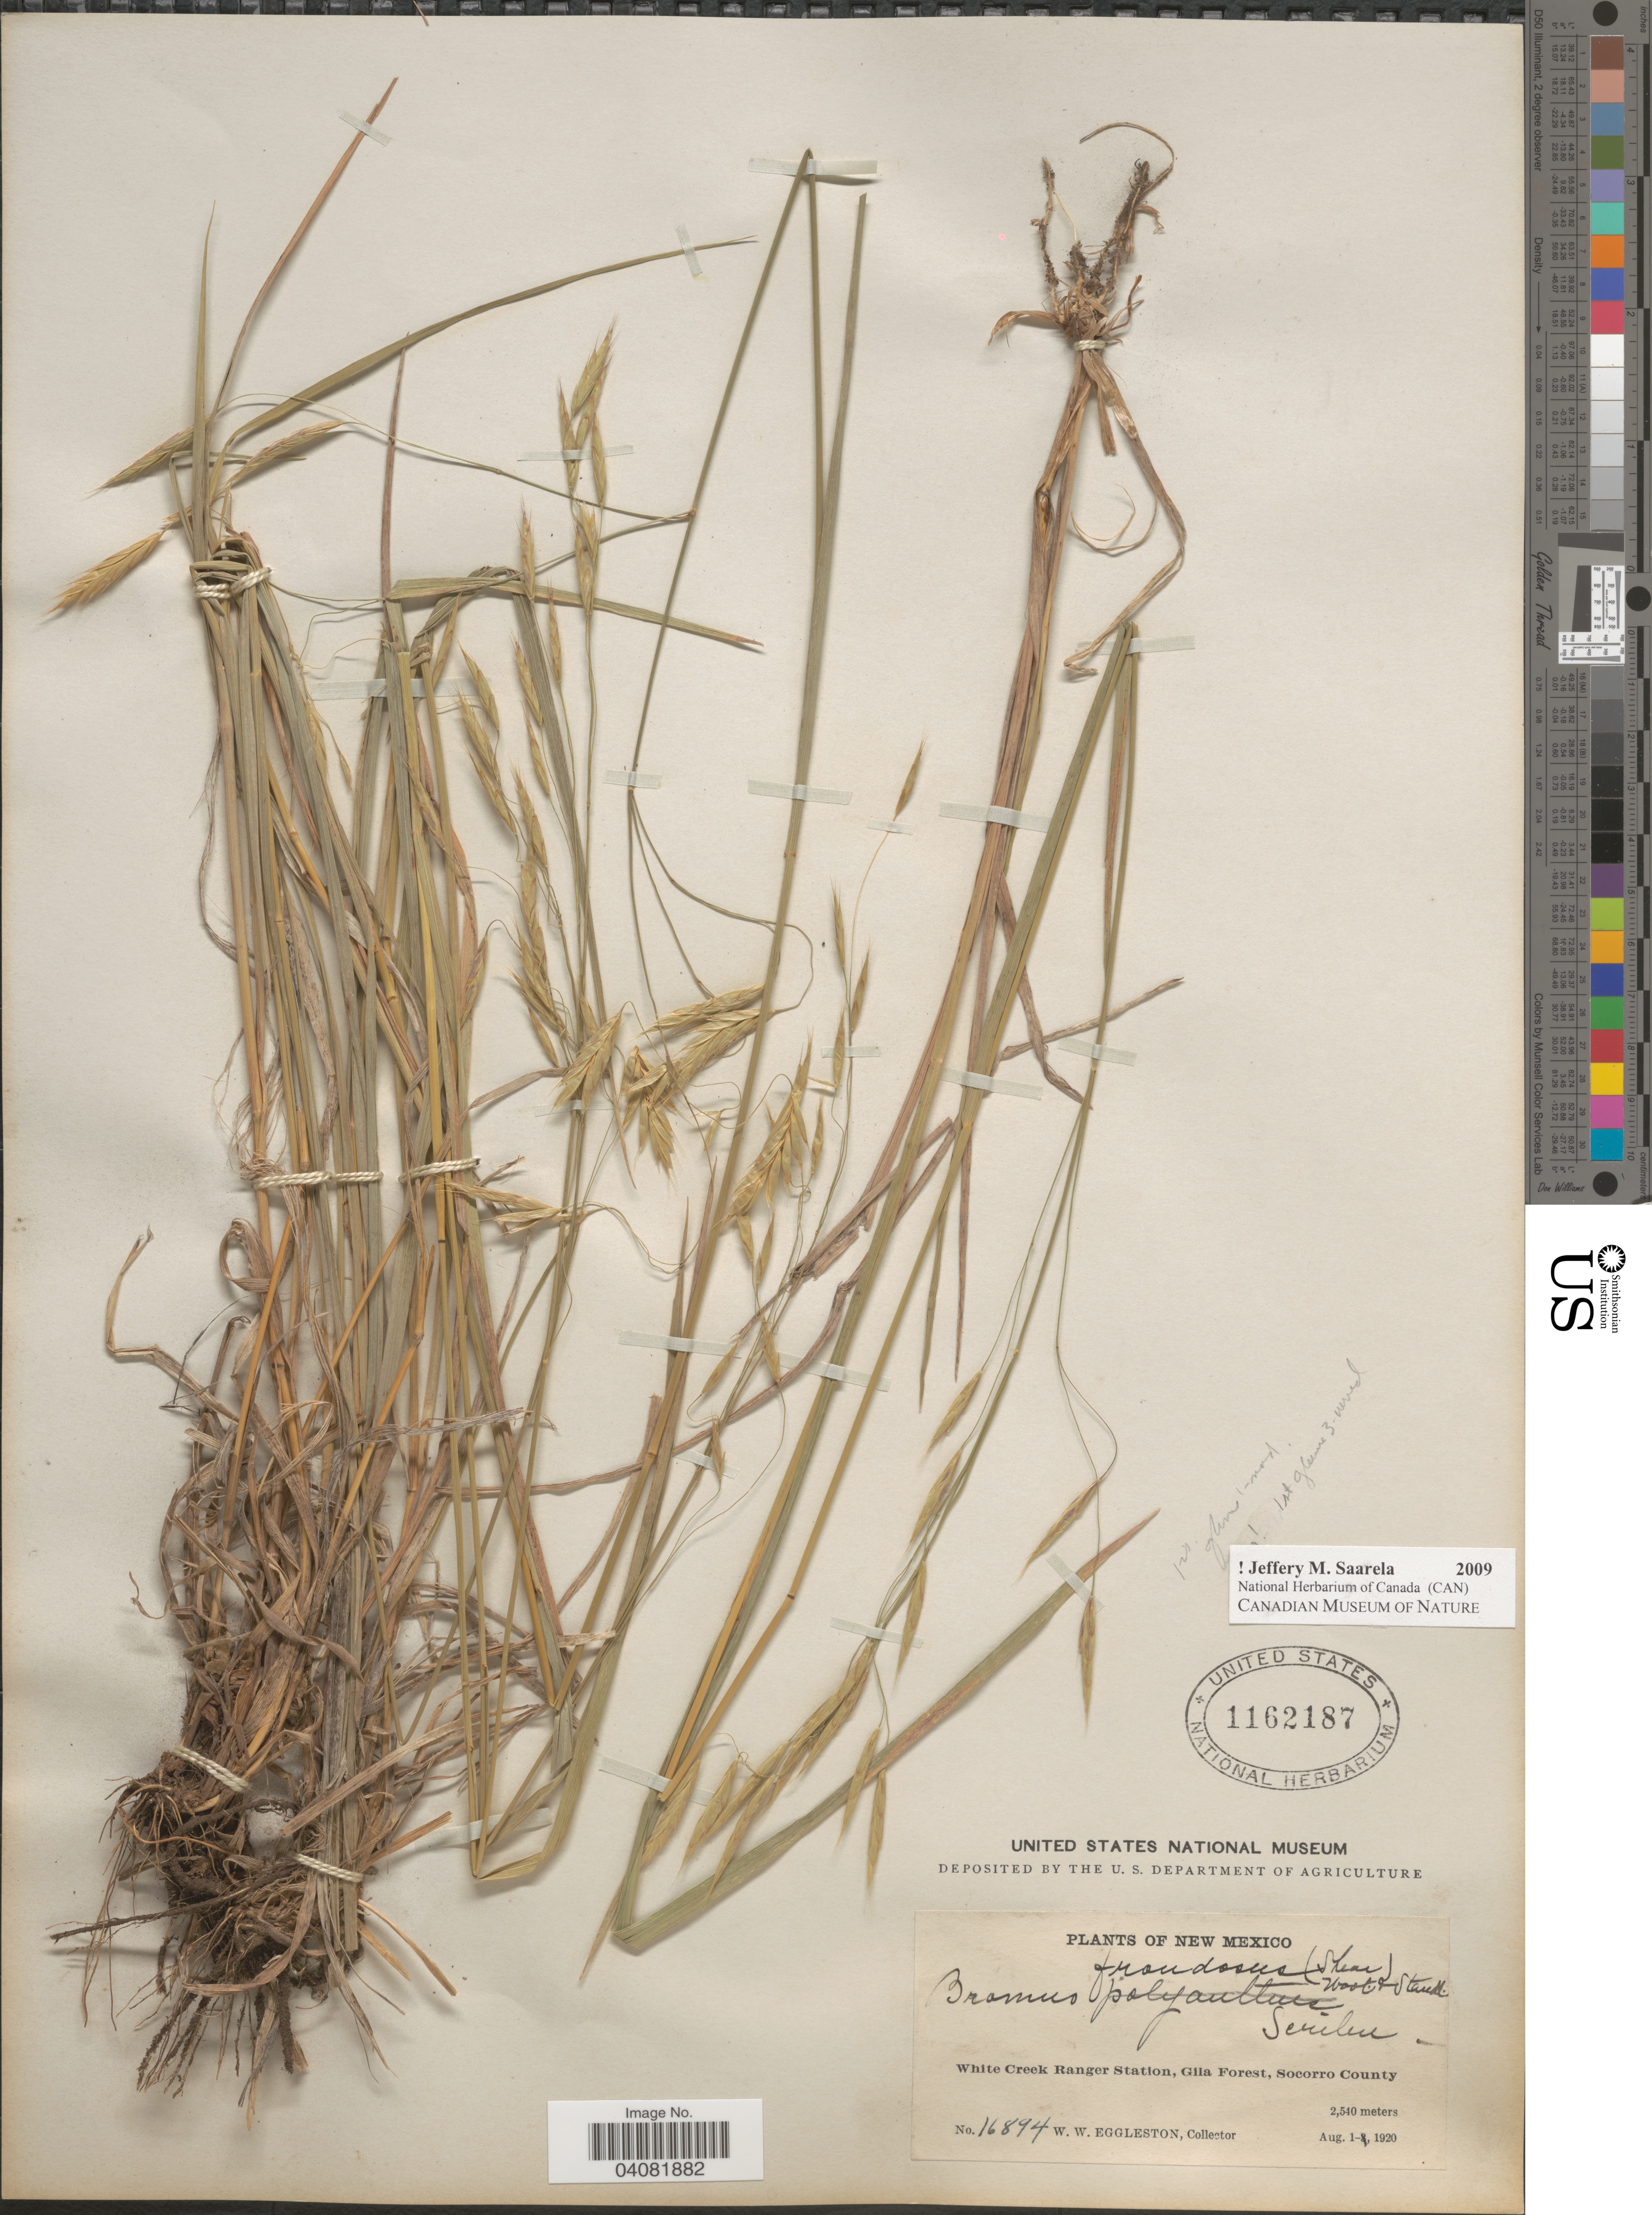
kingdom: Plantae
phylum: Tracheophyta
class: Liliopsida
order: Poales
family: Poaceae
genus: Bromus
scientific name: Bromus frondosus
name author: (Shear) Wooton & Standl.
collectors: W. W. Eggleston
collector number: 16894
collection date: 1920-08-01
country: United States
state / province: New Mexico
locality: White Creek Ranger Station, Gila Forest, Socorro County.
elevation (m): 2540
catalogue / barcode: US 1162187